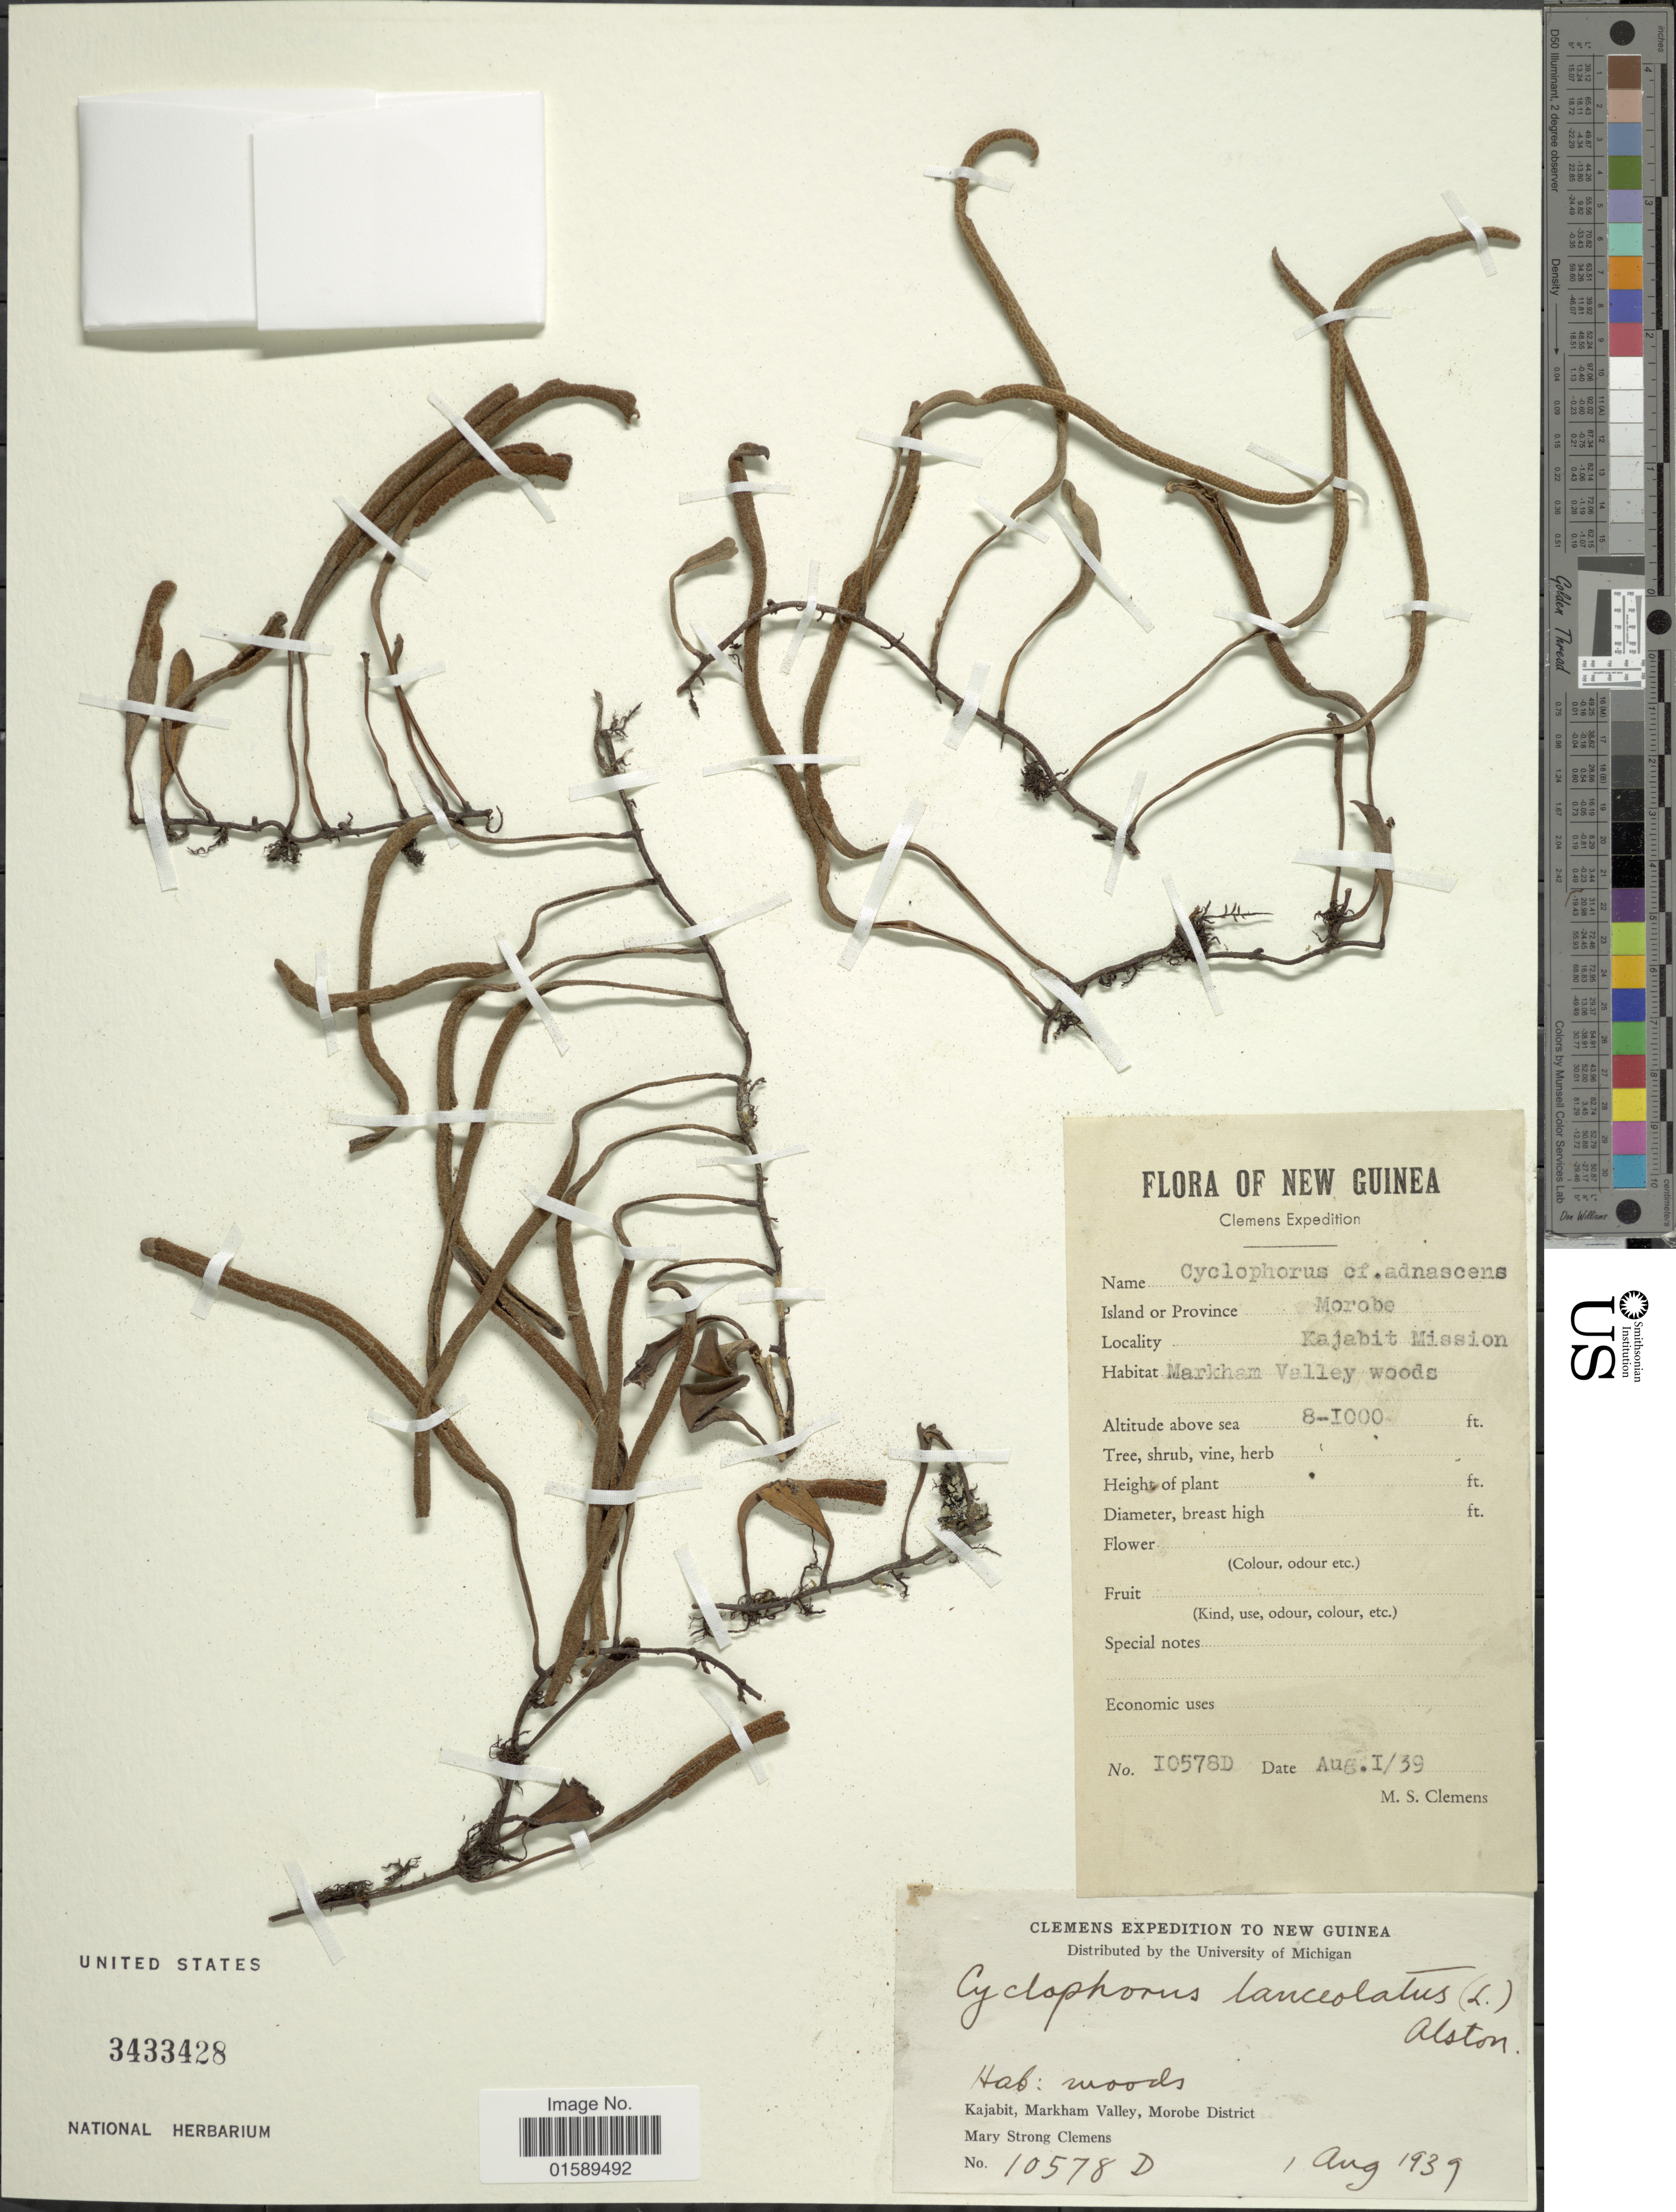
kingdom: Plantae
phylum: Tracheophyta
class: Polypodiopsida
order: Polypodiales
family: Polypodiaceae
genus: Pyrrosia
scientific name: Pyrrosia lanceolata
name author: (L.) Farw.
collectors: M. S. Clemens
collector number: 10578D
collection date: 1939-08-01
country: Papua New Guinea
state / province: Morobe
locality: New Guinea. Kajabit, Markham Valley, Morobe District.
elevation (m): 244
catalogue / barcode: US 3433428